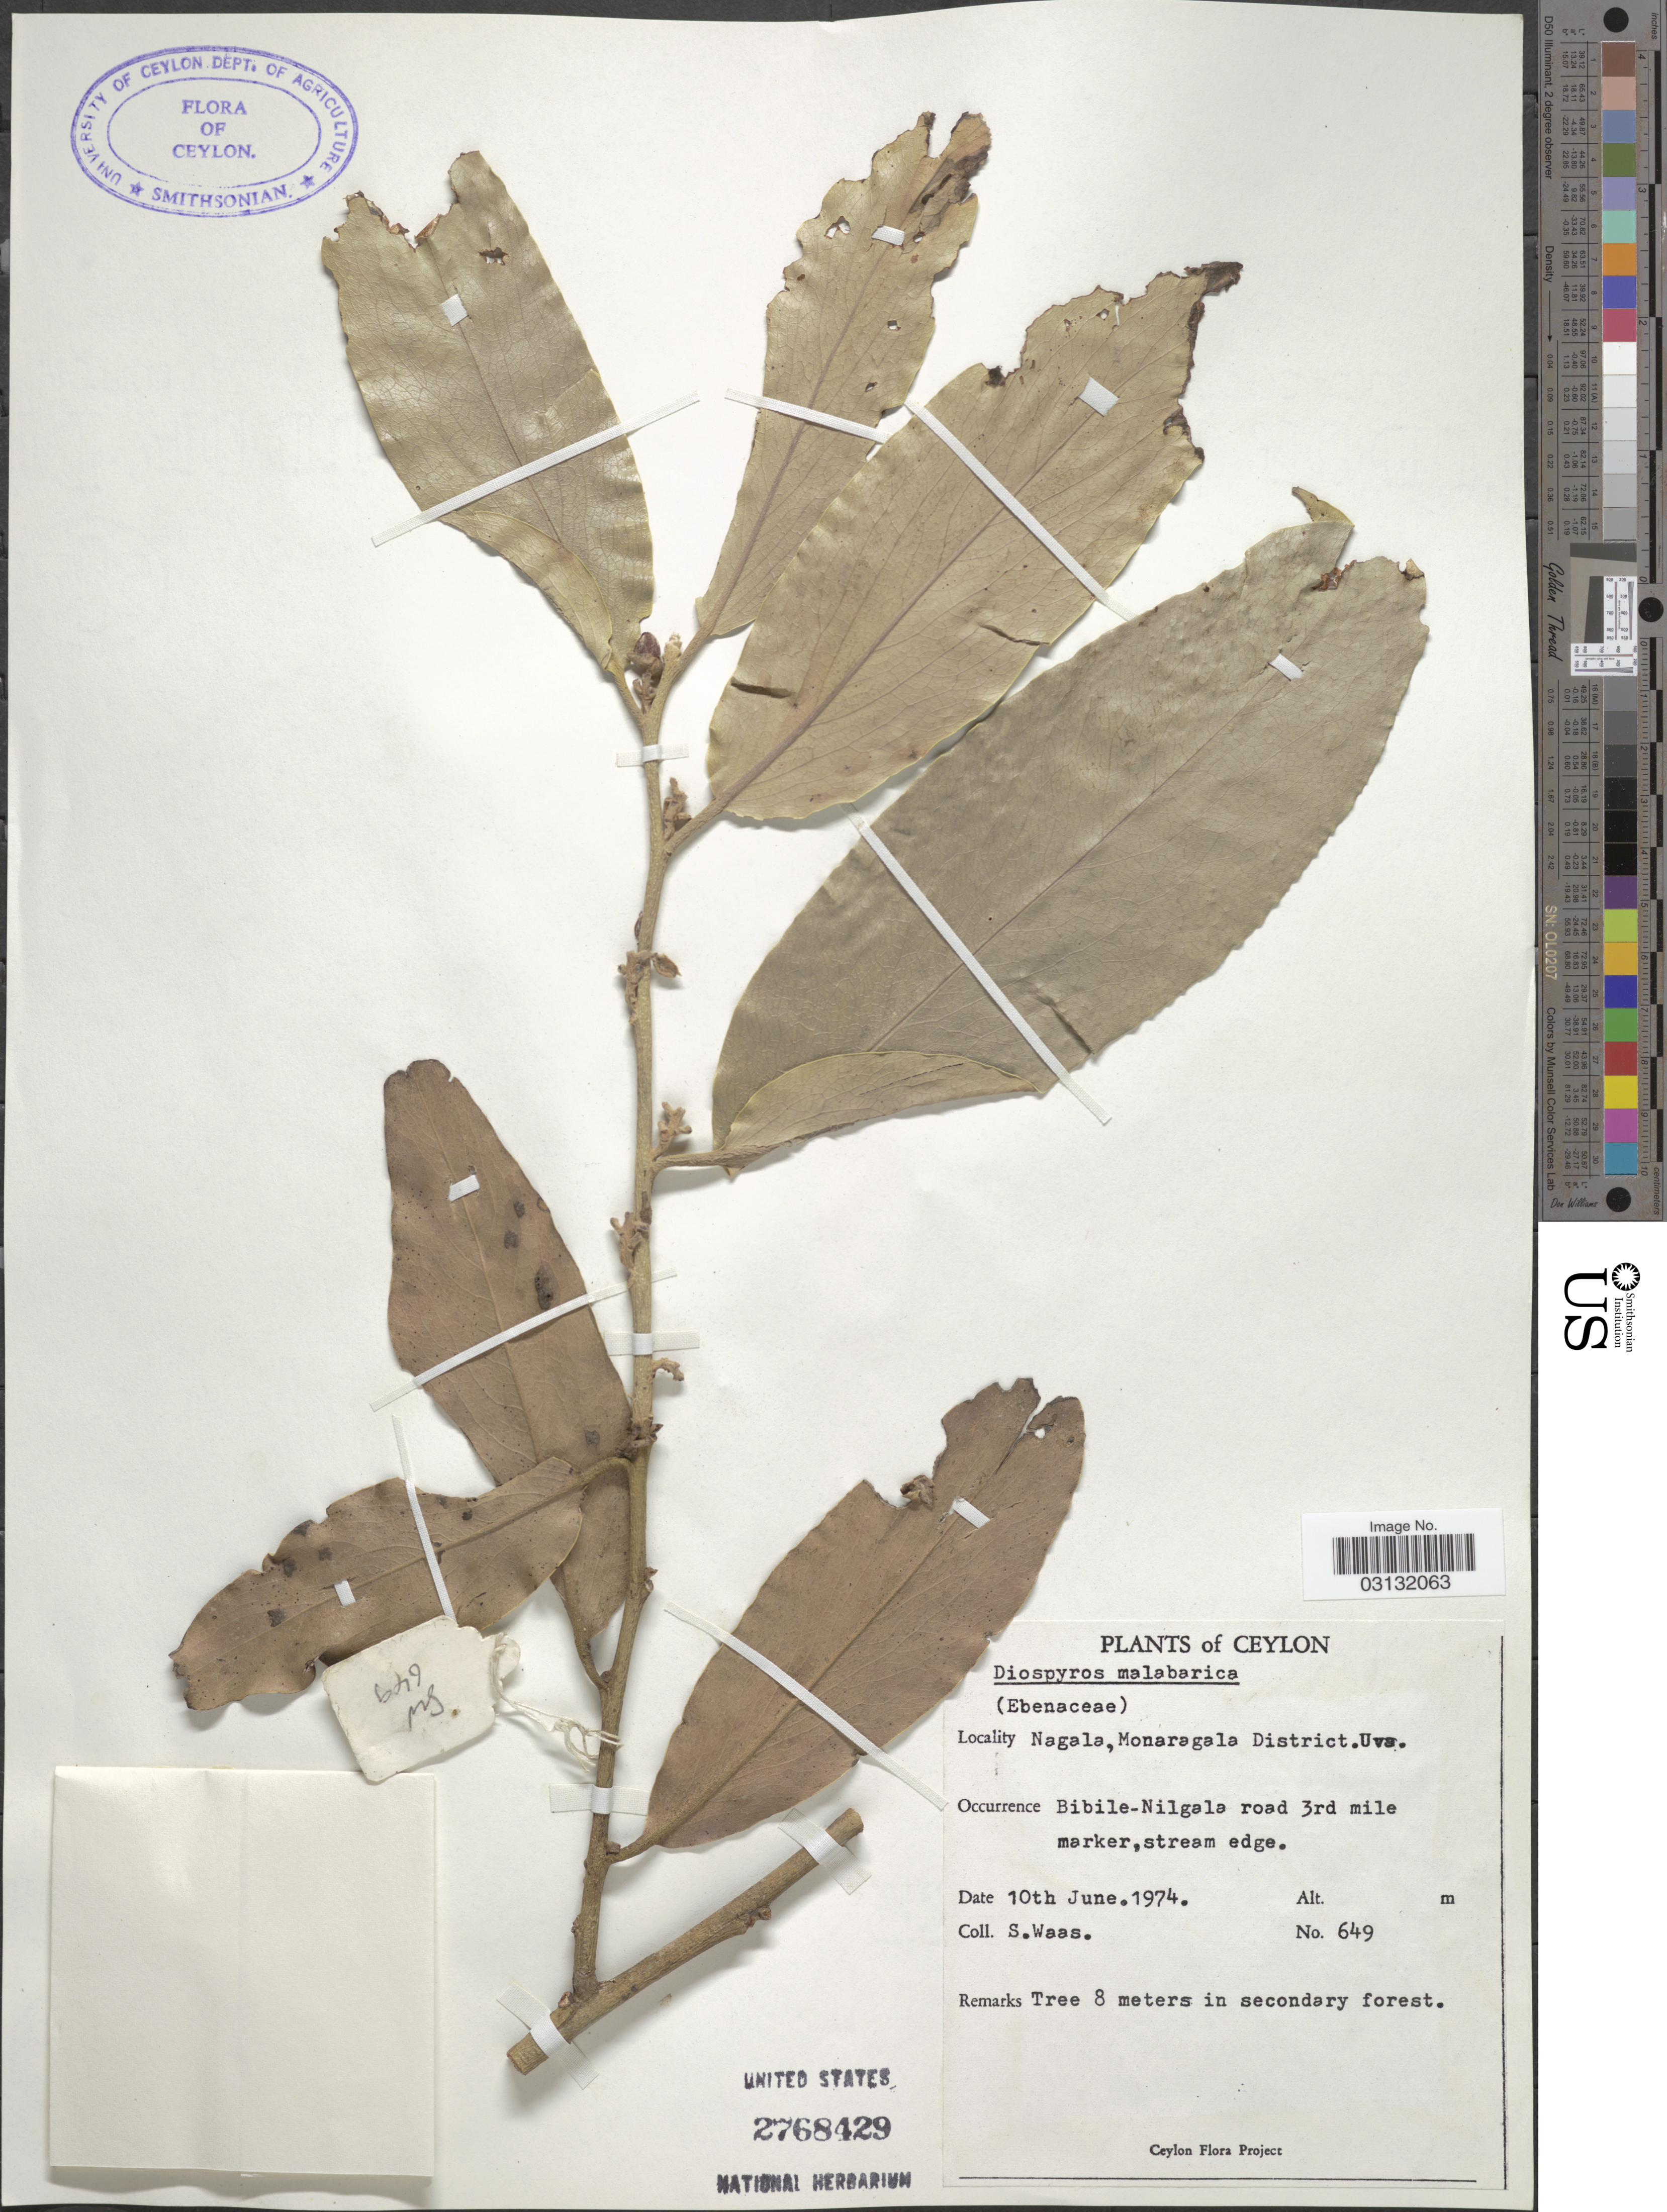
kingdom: Plantae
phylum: Tracheophyta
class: Magnoliopsida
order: Ericales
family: Ebenaceae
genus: Diospyros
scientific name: Diospyros malabarica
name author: (Desr.) Kostel.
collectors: S. Waas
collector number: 649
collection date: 1974-06-10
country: Sri Lanka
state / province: Uva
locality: Ceylon, Nagala, Monaragala District, Uva, Bibile-Nilgala road 3rd mile marker, stream edge.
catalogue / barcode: US 2768429